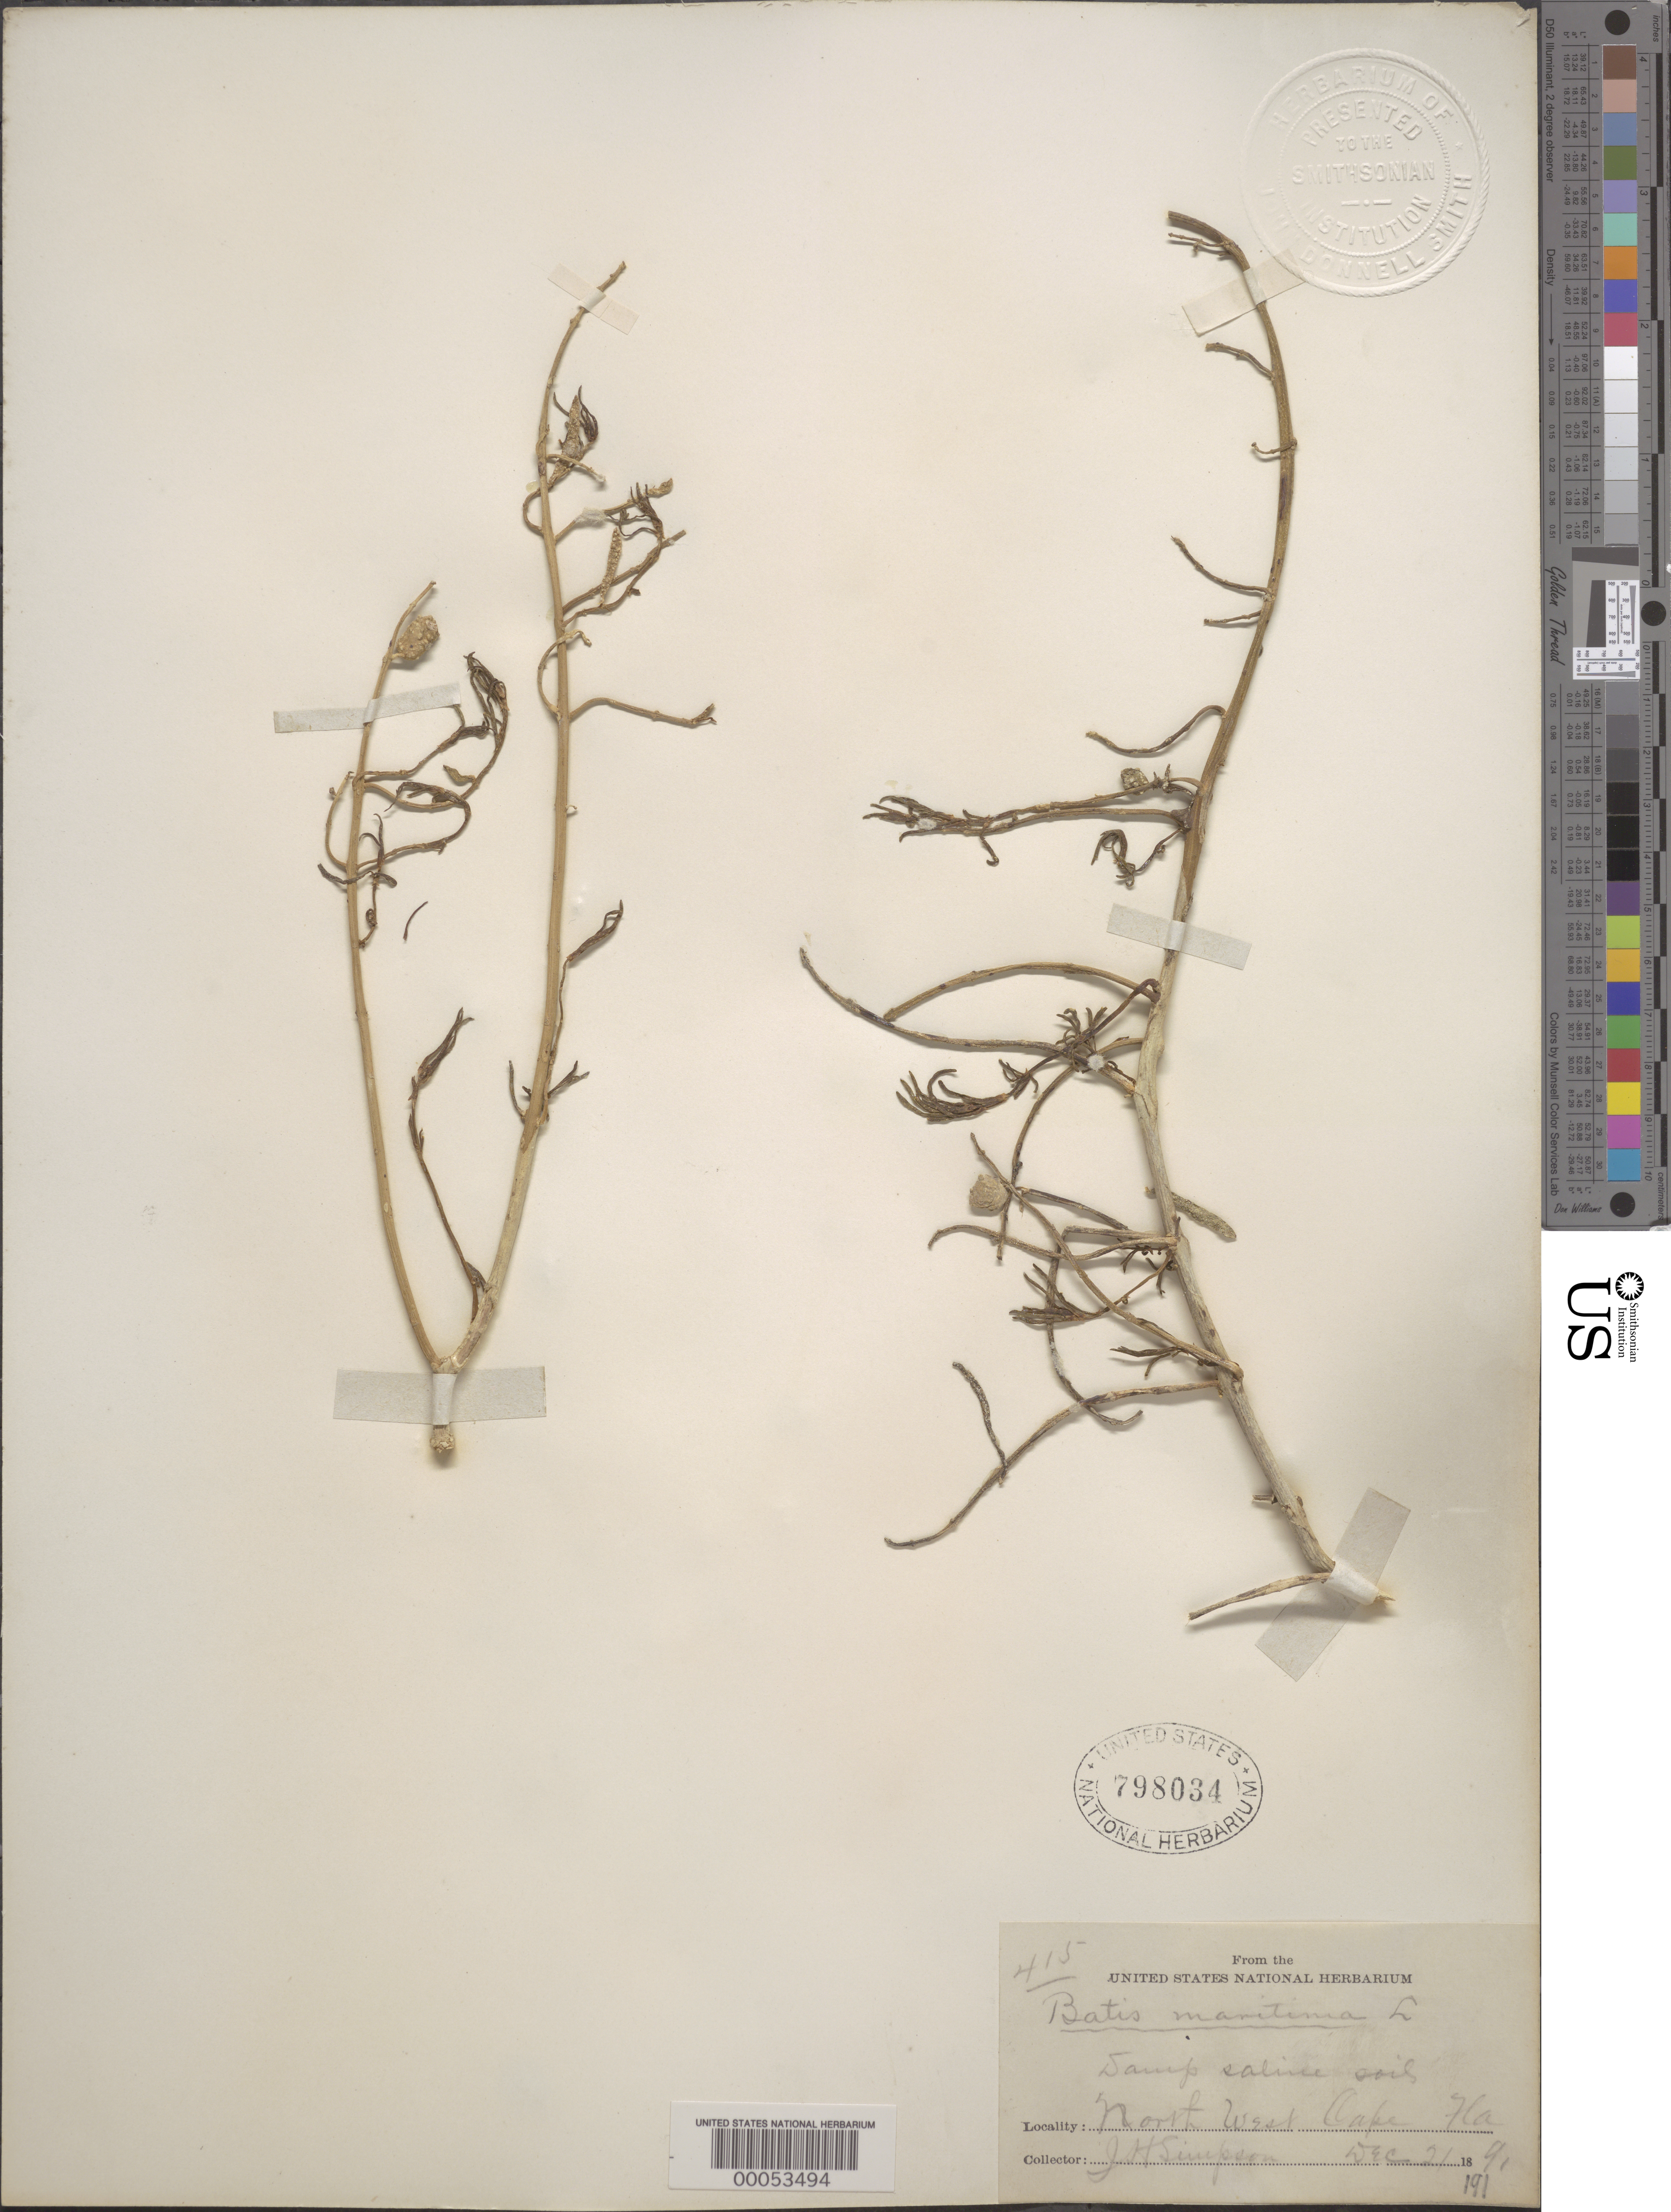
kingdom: Plantae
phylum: Tracheophyta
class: Magnoliopsida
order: Brassicales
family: Bataceae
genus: Batis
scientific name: Batis maritima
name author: L.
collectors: J. H. Simpson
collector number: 415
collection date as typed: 21 Dec 1891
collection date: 1891-12-21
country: United States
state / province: Florida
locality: Cape ha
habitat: Damp saline soil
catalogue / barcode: US 798034